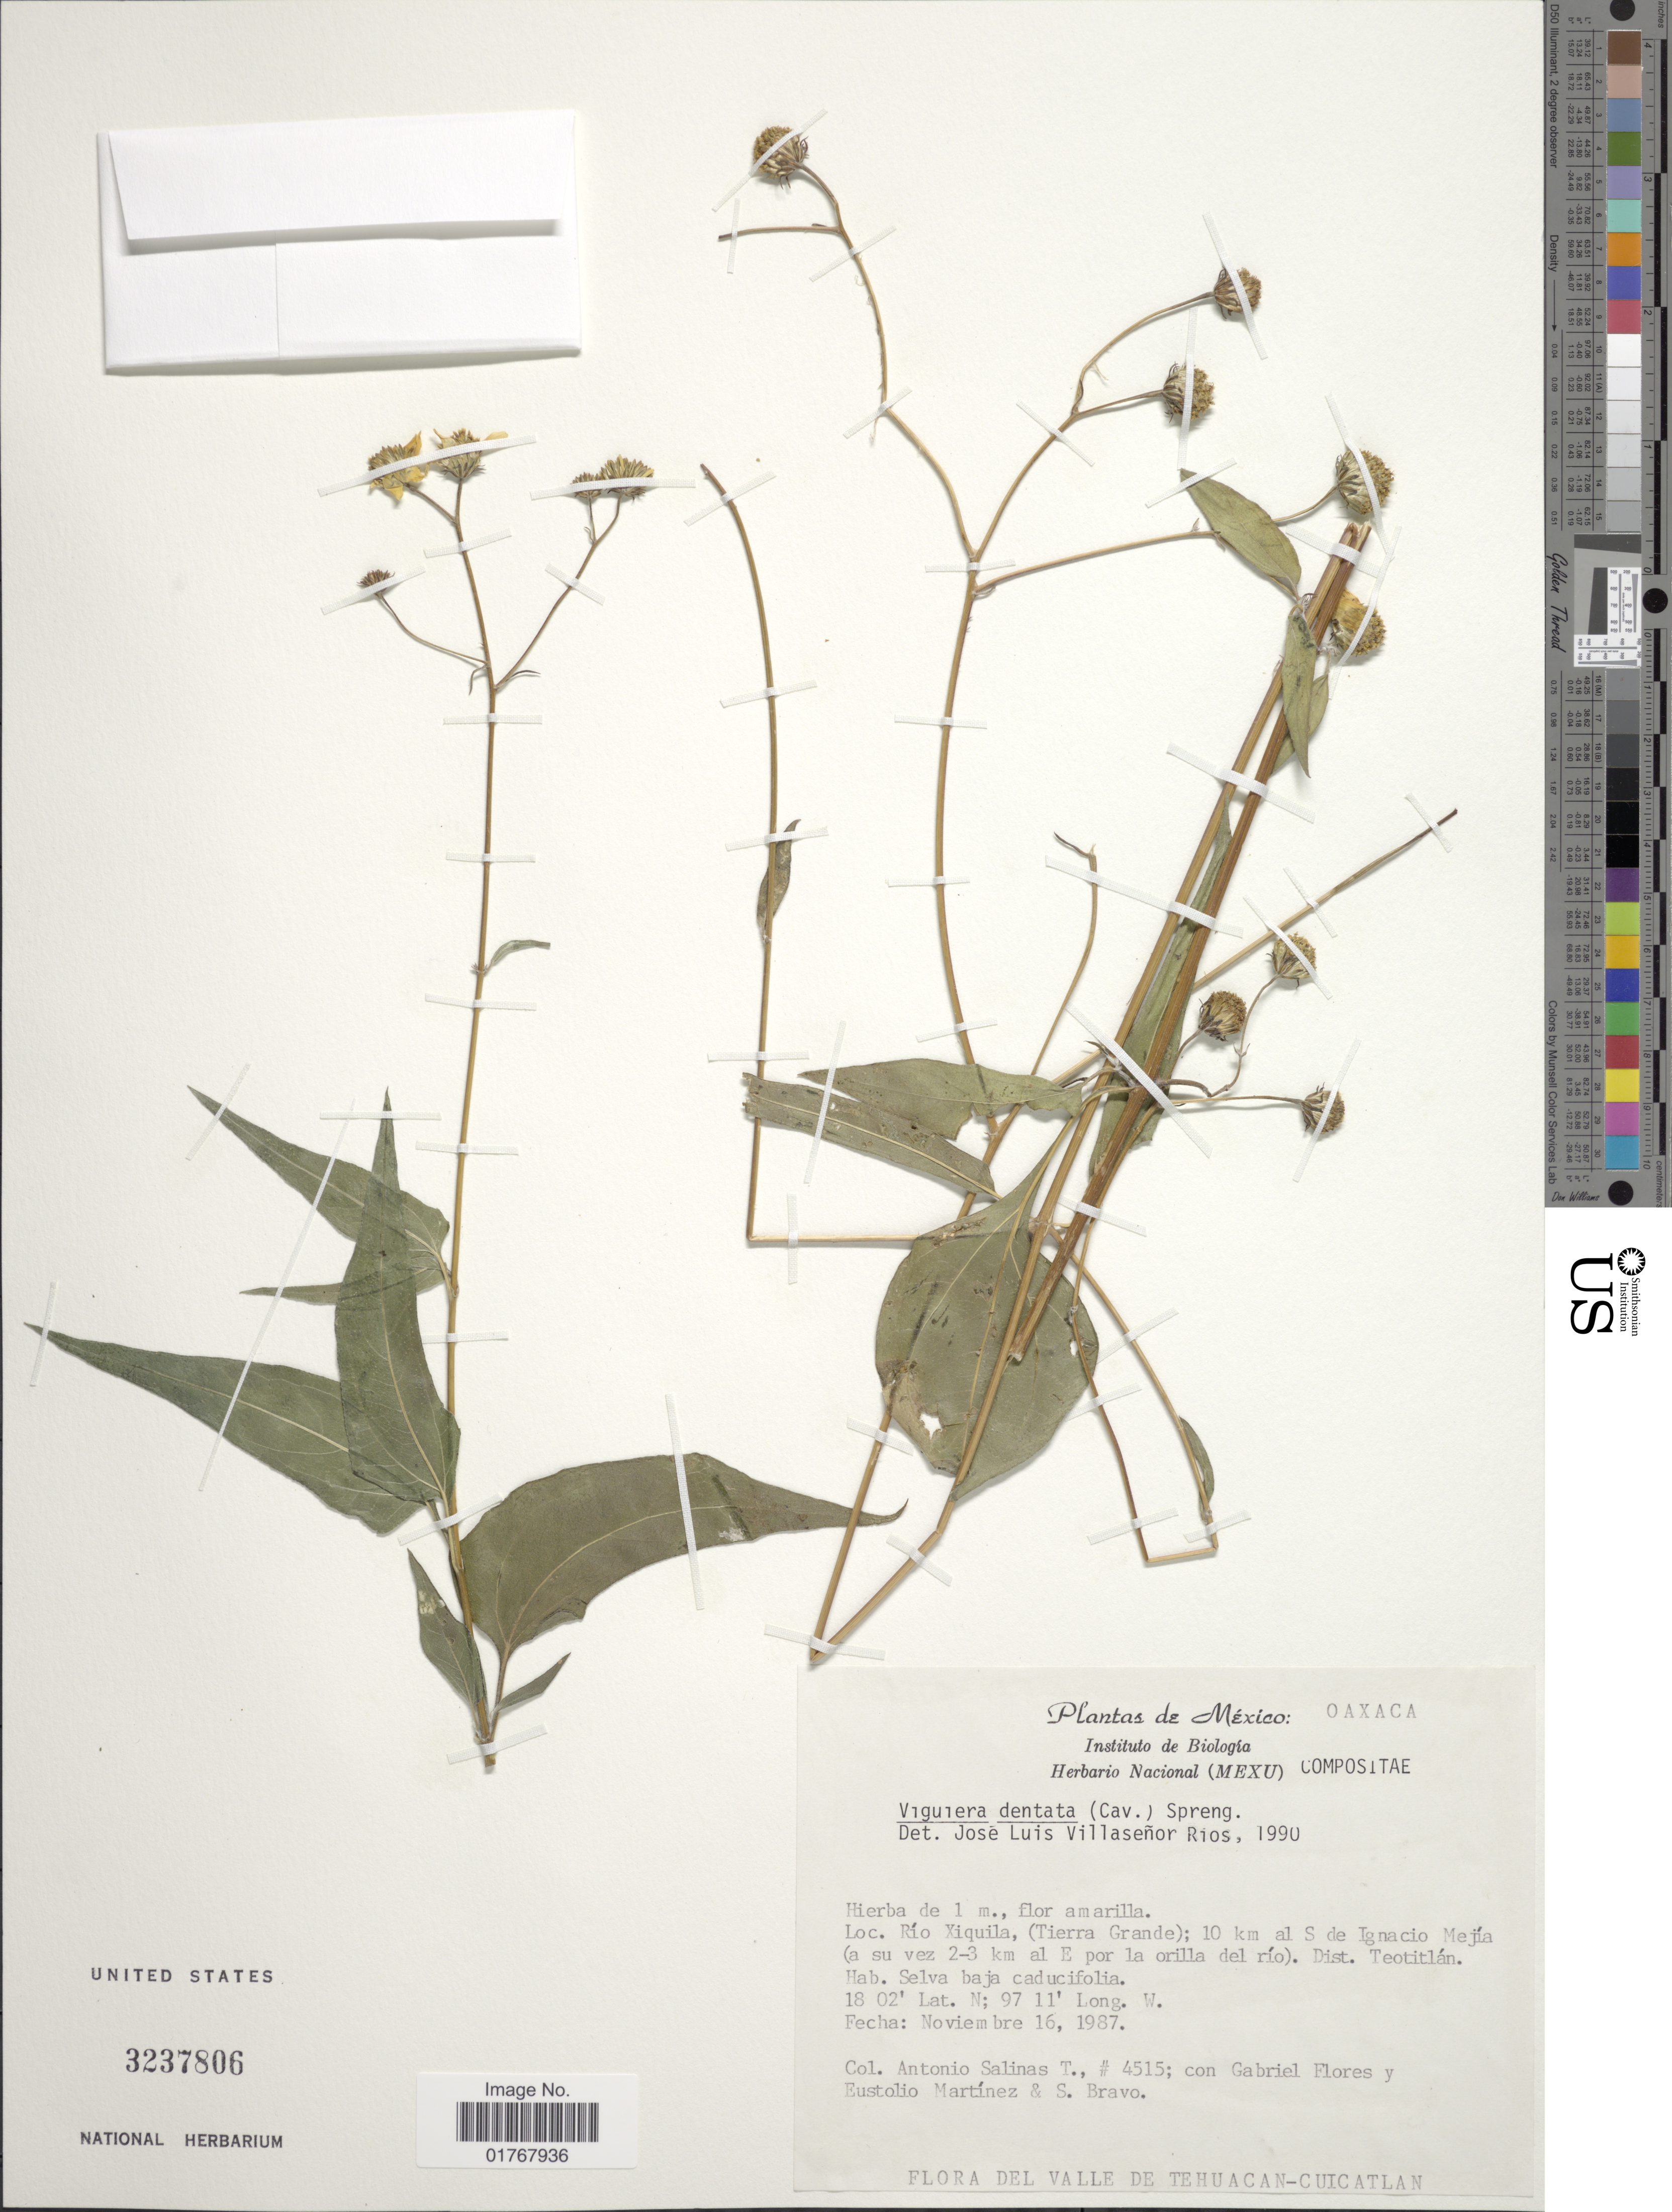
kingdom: Plantae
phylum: Tracheophyta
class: Magnoliopsida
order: Asterales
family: Asteraceae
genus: Viguiera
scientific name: Viguiera dentata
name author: (Cav.) Spreng.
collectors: A. Salinas T., G. Flores F., E. Martínez & S. Bravo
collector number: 4515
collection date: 1987-11-06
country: Mexico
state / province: Oaxaca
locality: Río Xiquila, (Tierra Grande); 10 km al S de Ignacio Mejía (a su vez 2-3 km al E por la orilla del río) Dist. teotitlán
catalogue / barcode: US 3237806